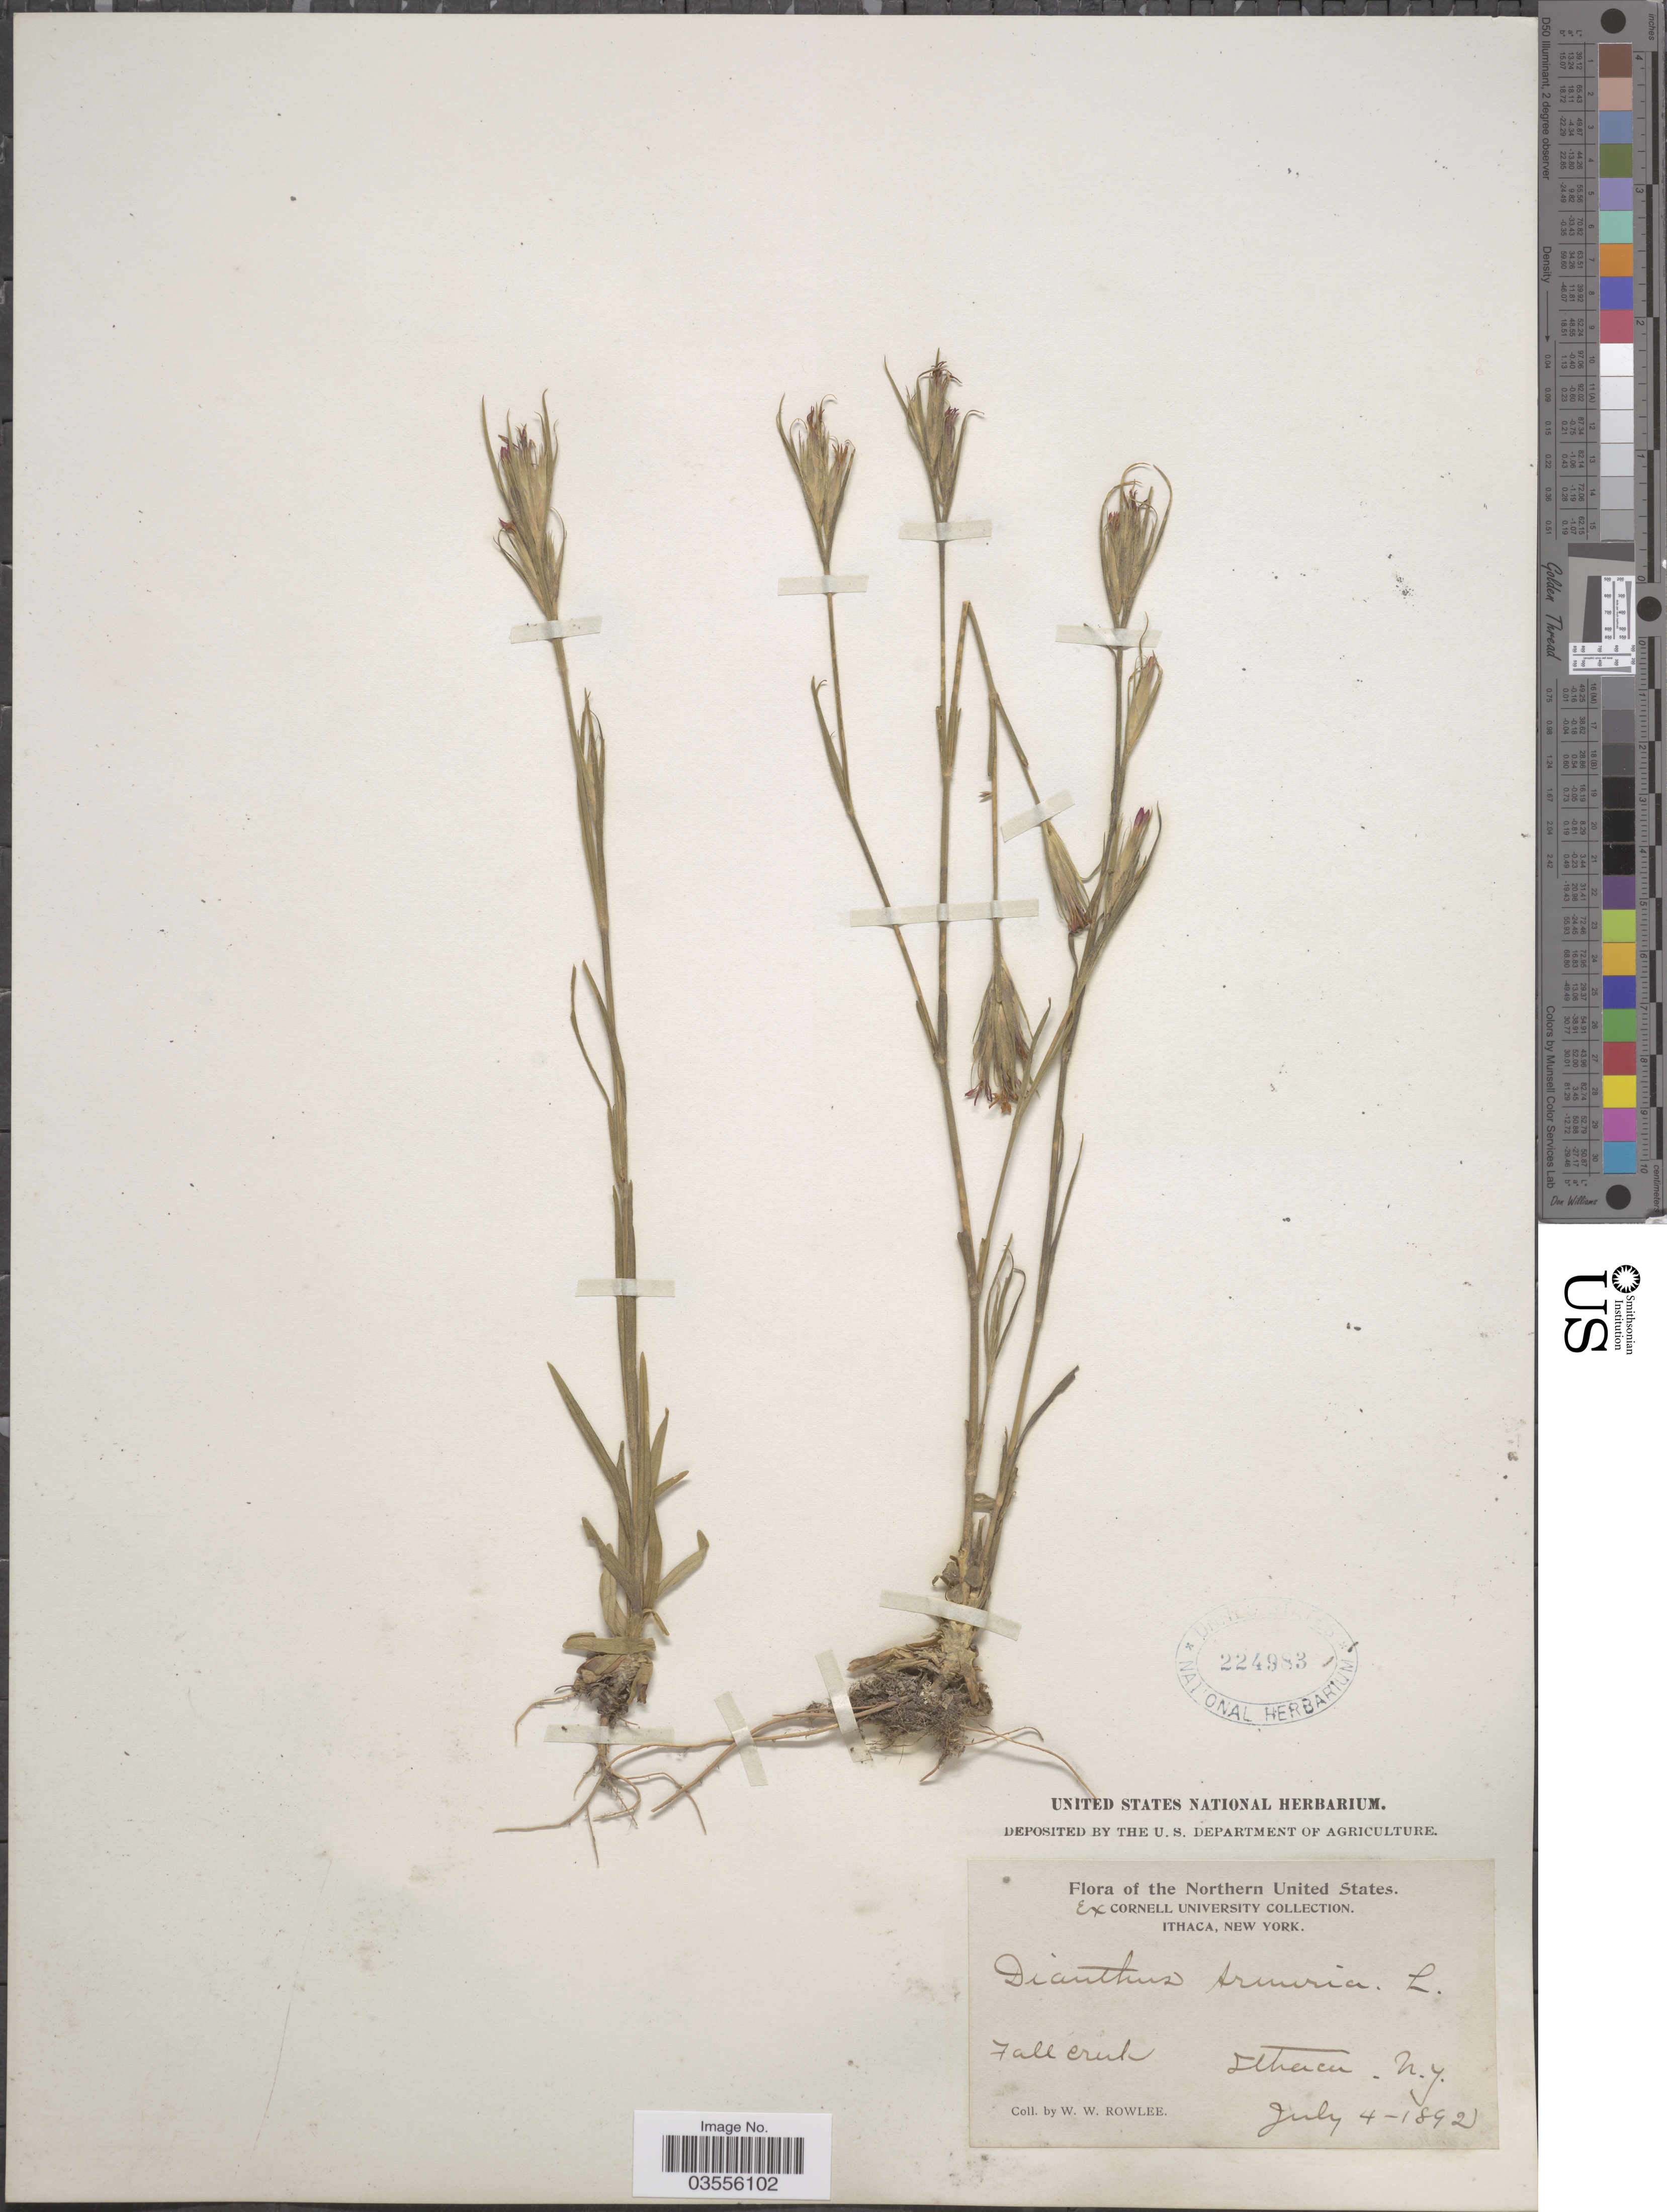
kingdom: Plantae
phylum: Tracheophyta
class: Magnoliopsida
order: Caryophyllales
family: Caryophyllaceae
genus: Dianthus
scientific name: Dianthus armeria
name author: L.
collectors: W. W. Rowlee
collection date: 1892-07-04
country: United States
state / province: New York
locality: Northern United States. Fall Creek. Ithaca.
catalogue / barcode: US 224983